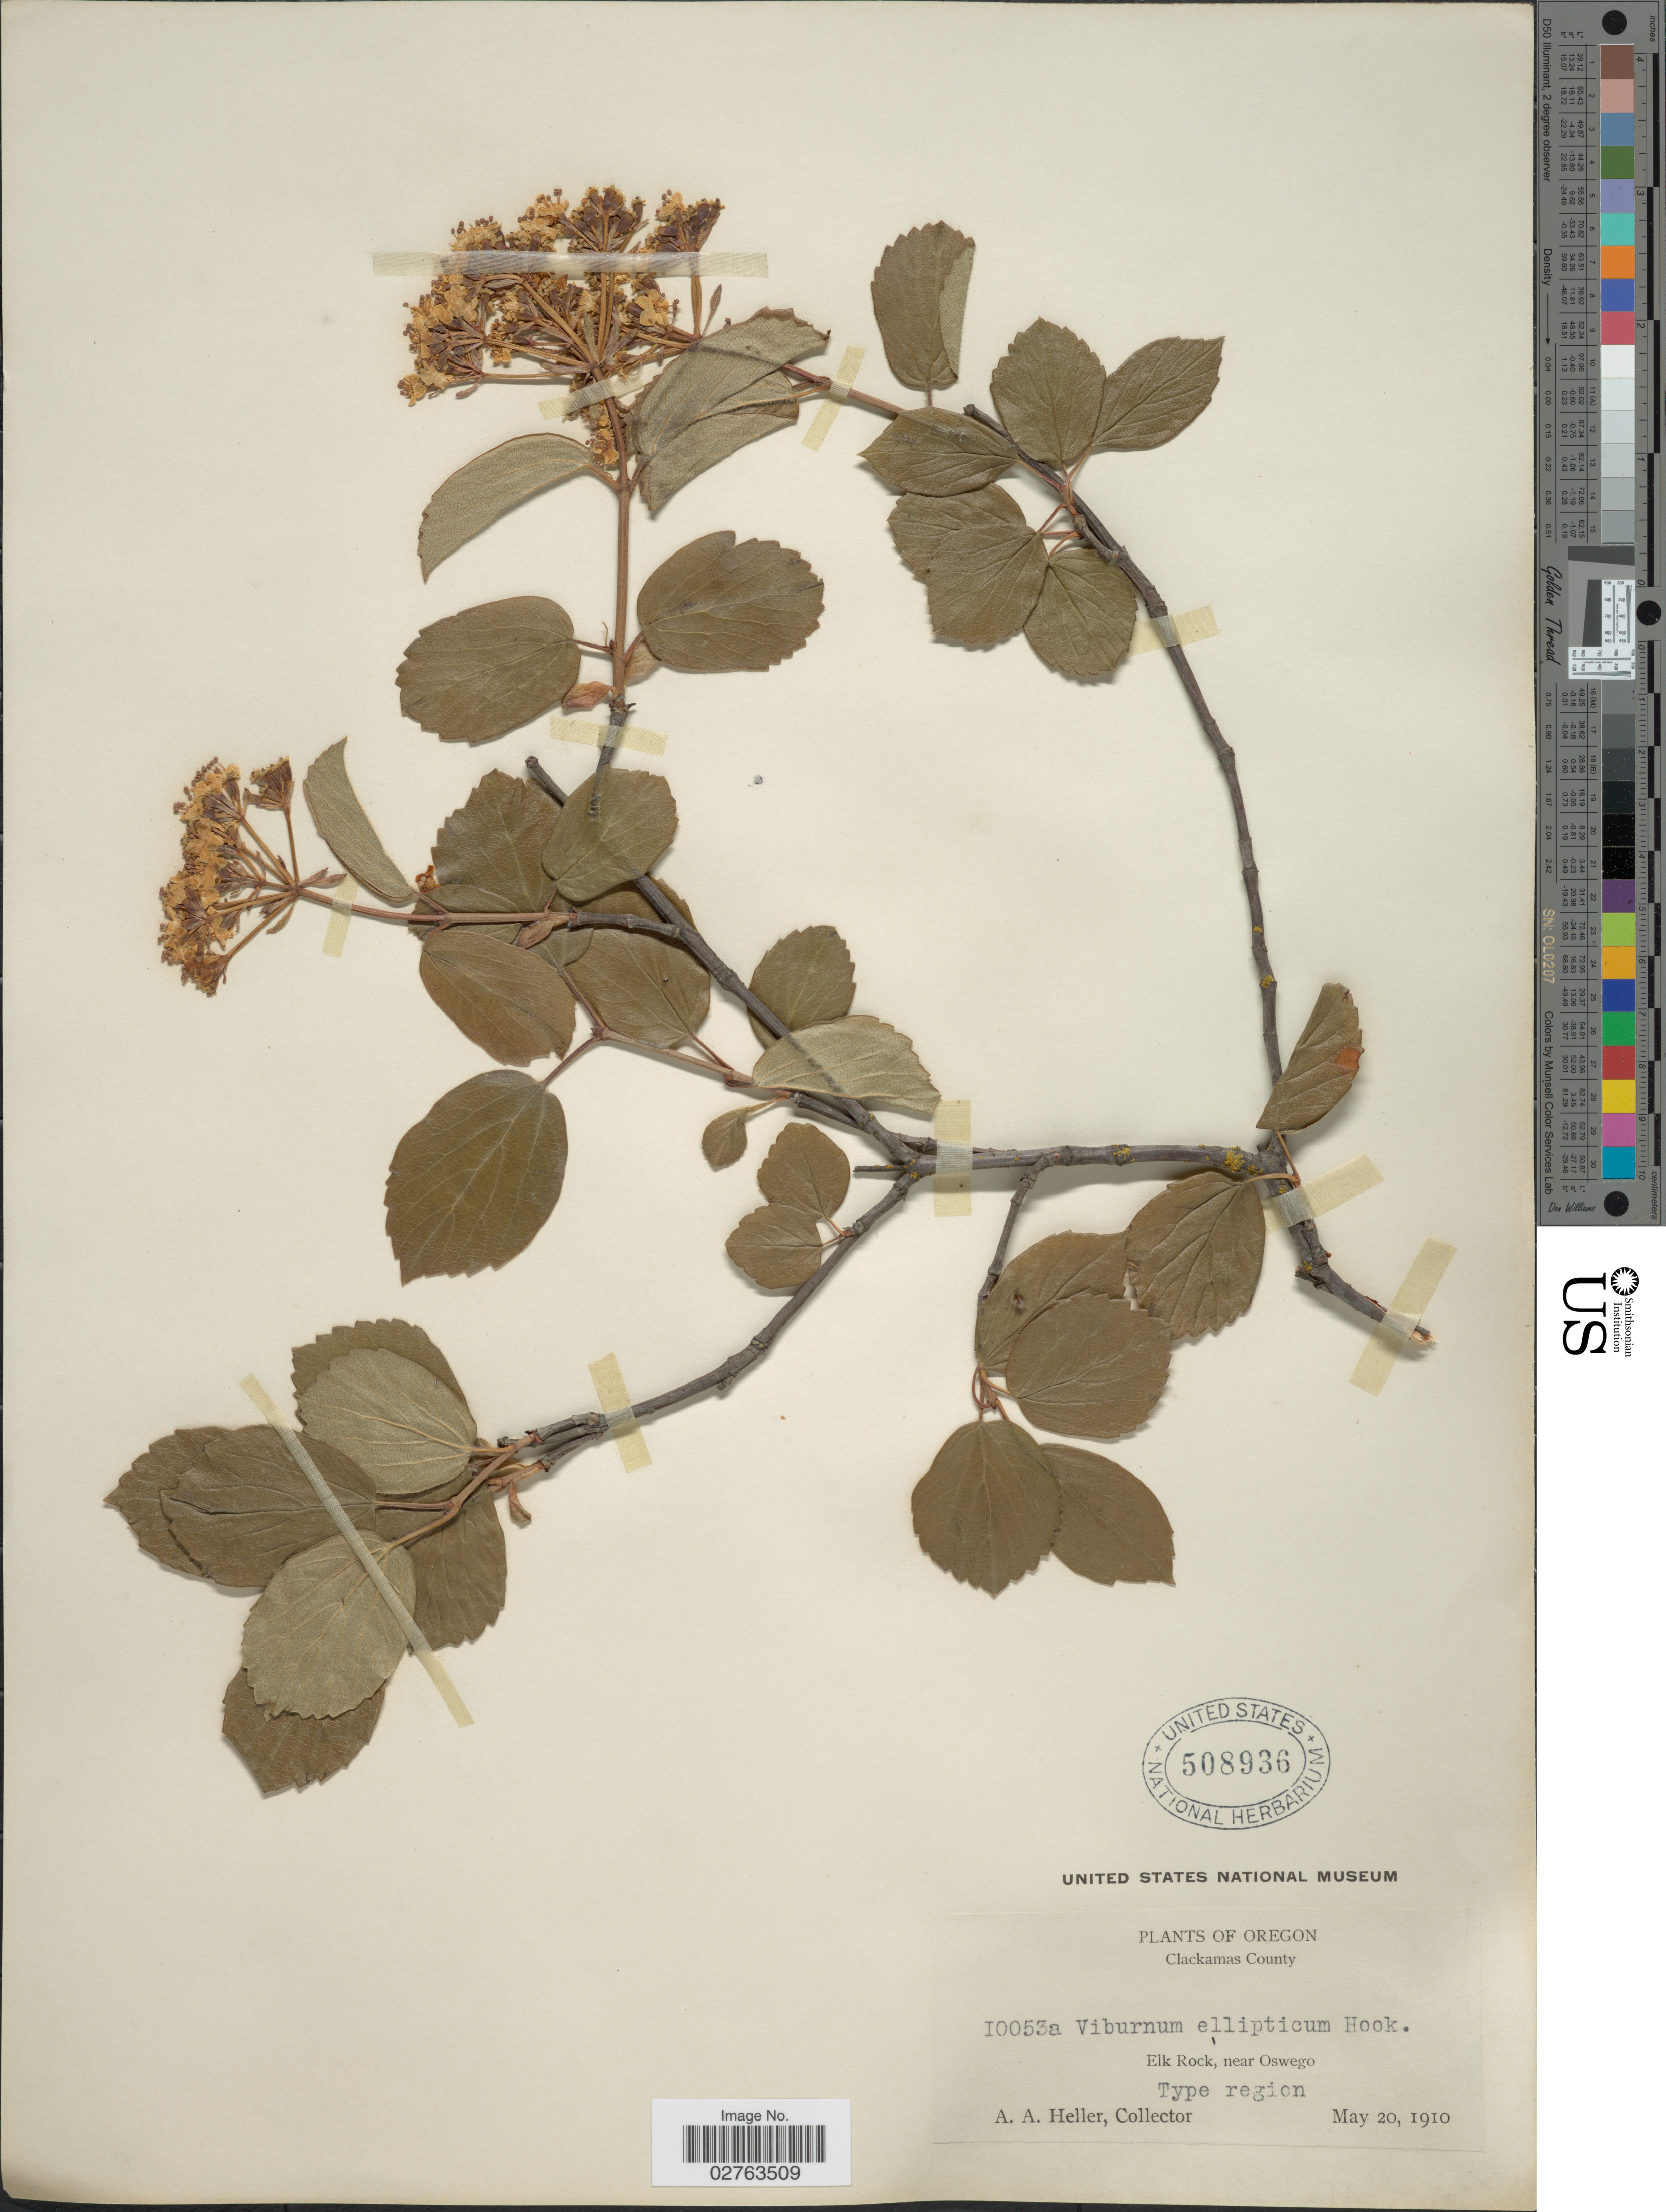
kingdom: Plantae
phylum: Tracheophyta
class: Magnoliopsida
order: Dipsacales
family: Viburnaceae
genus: Viburnum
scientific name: Viburnum ellipticum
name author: Hook.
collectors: A. A. Heller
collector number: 10053a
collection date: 1910-05-20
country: United States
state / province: Oregon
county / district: Clackamas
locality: Clackamas County. El Rock, near Oswego. Type region.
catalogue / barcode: US 508936